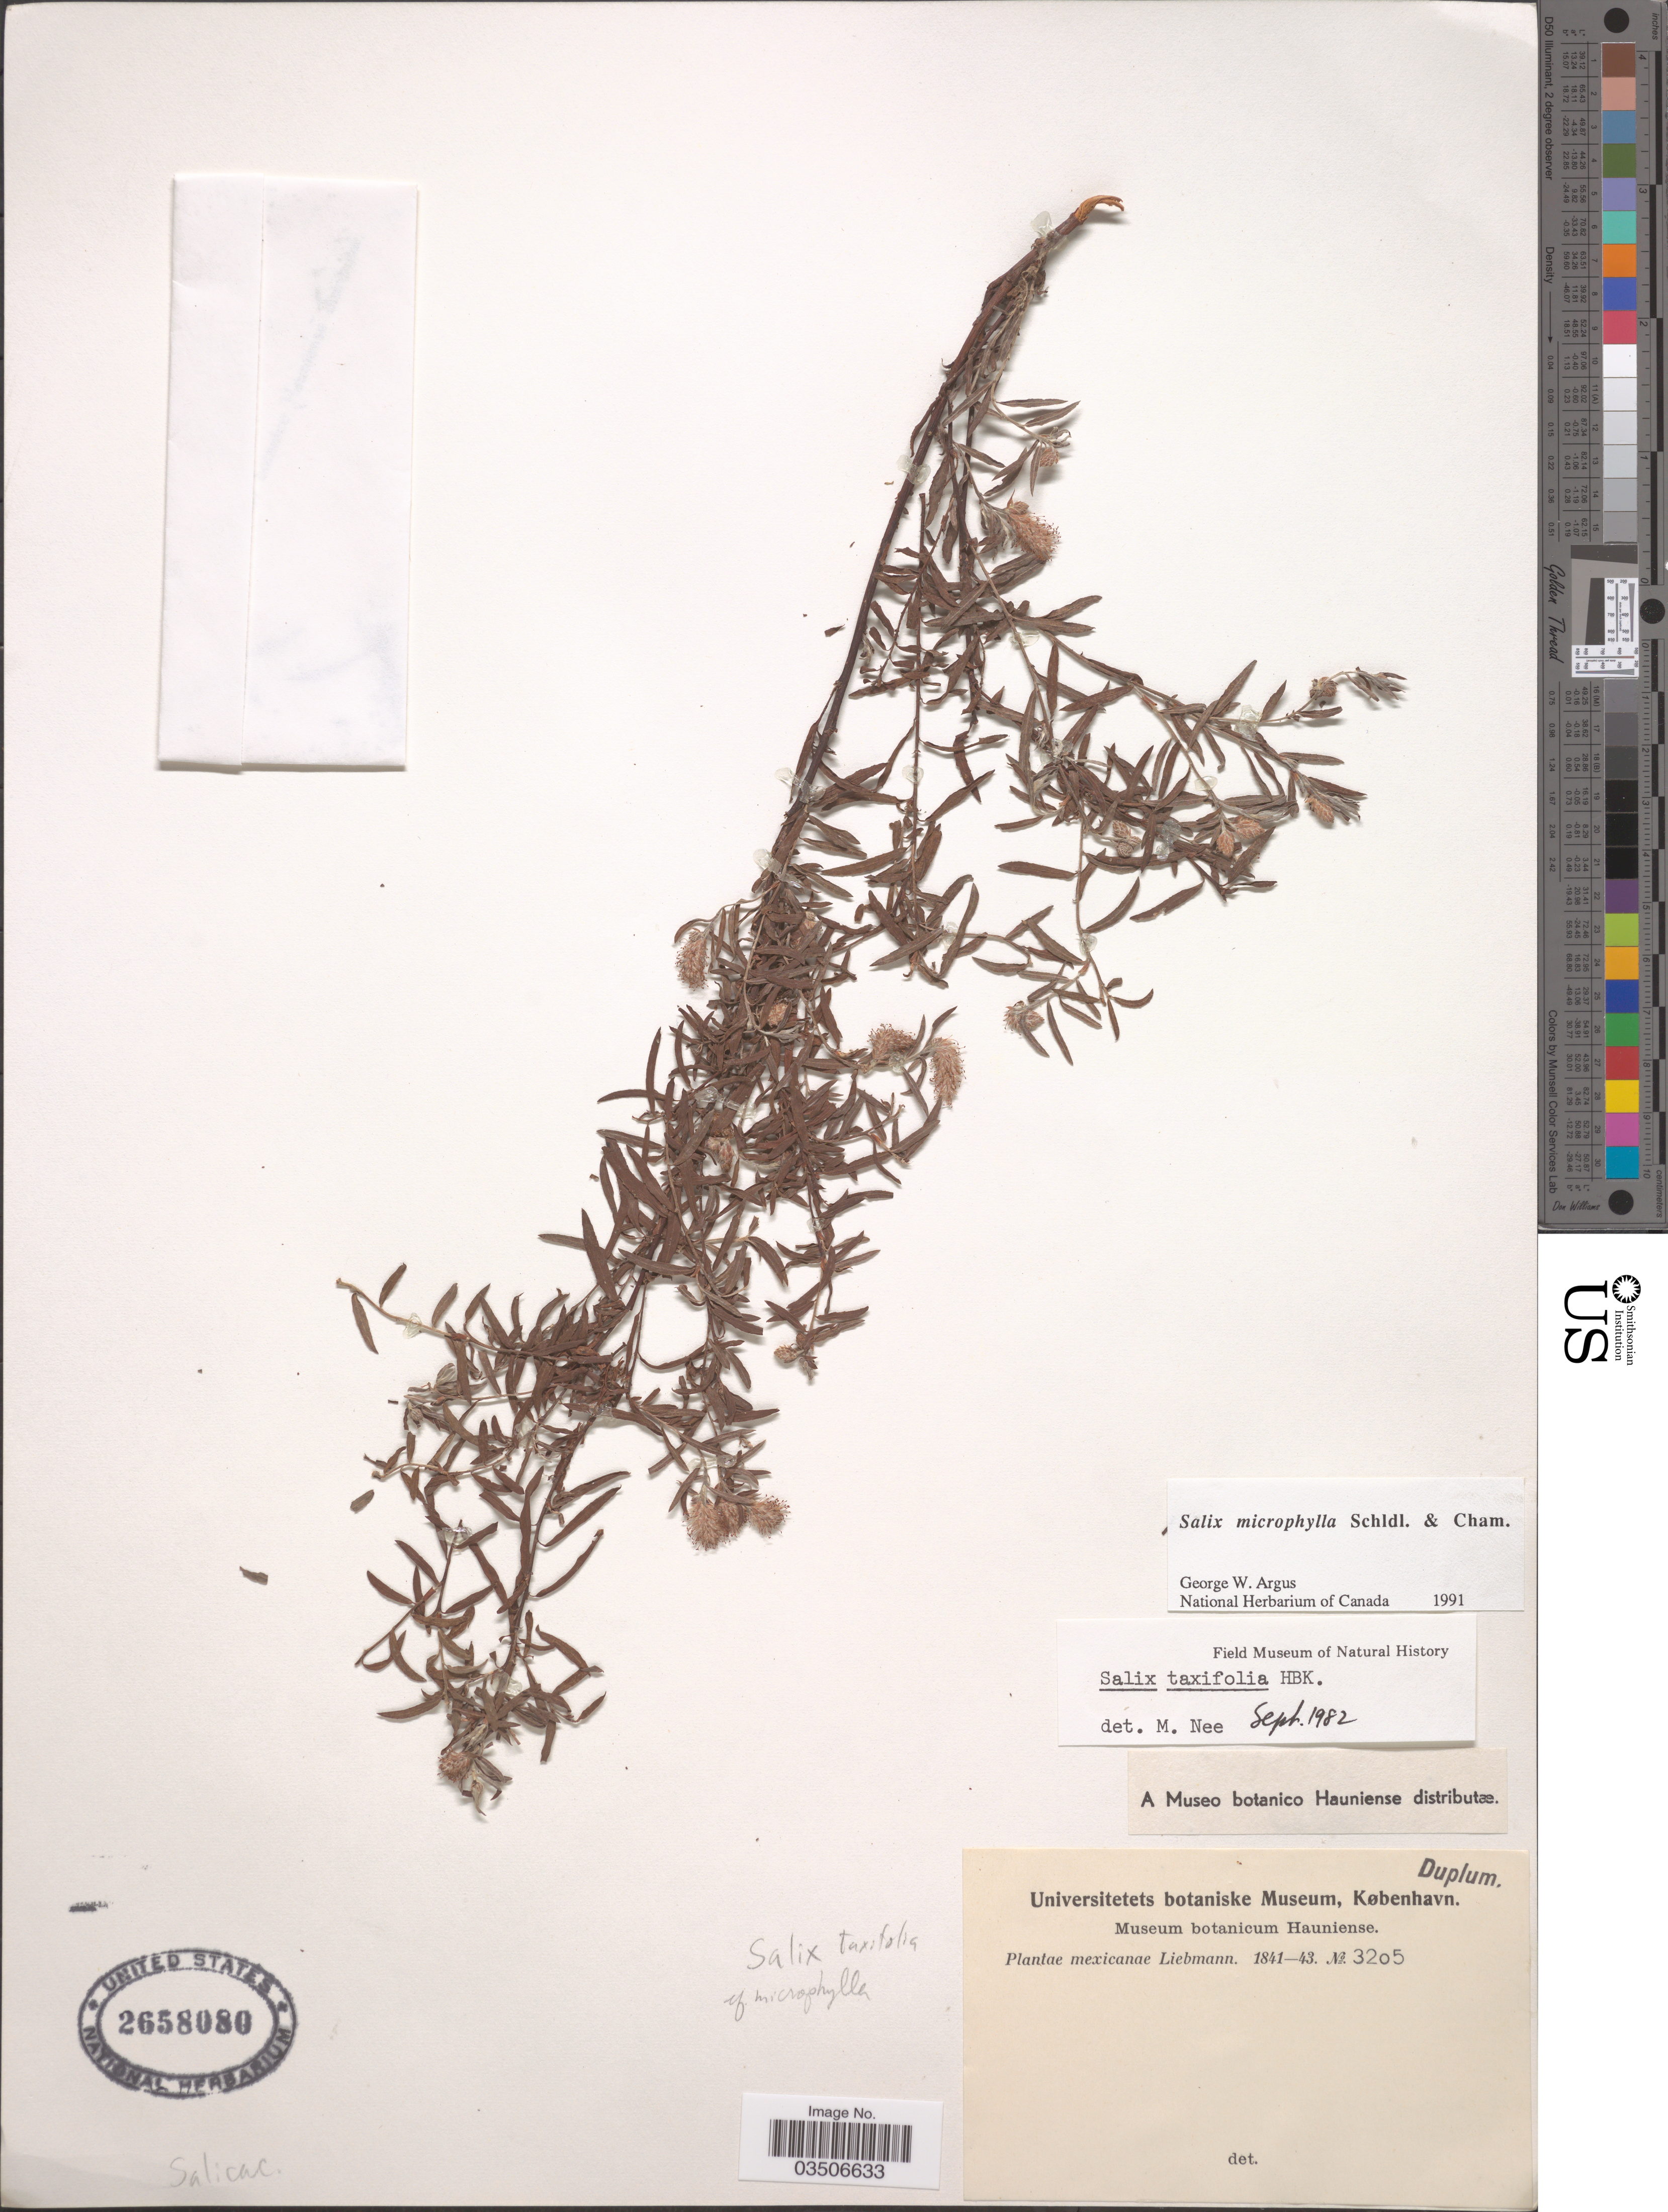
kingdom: Plantae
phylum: Tracheophyta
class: Magnoliopsida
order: Malpighiales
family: Salicaceae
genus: Salix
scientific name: Salix microphylla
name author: Schltdl. & Cham.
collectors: Liebmann, --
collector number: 3205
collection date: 1841/1843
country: Mexico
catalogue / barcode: US 2658080